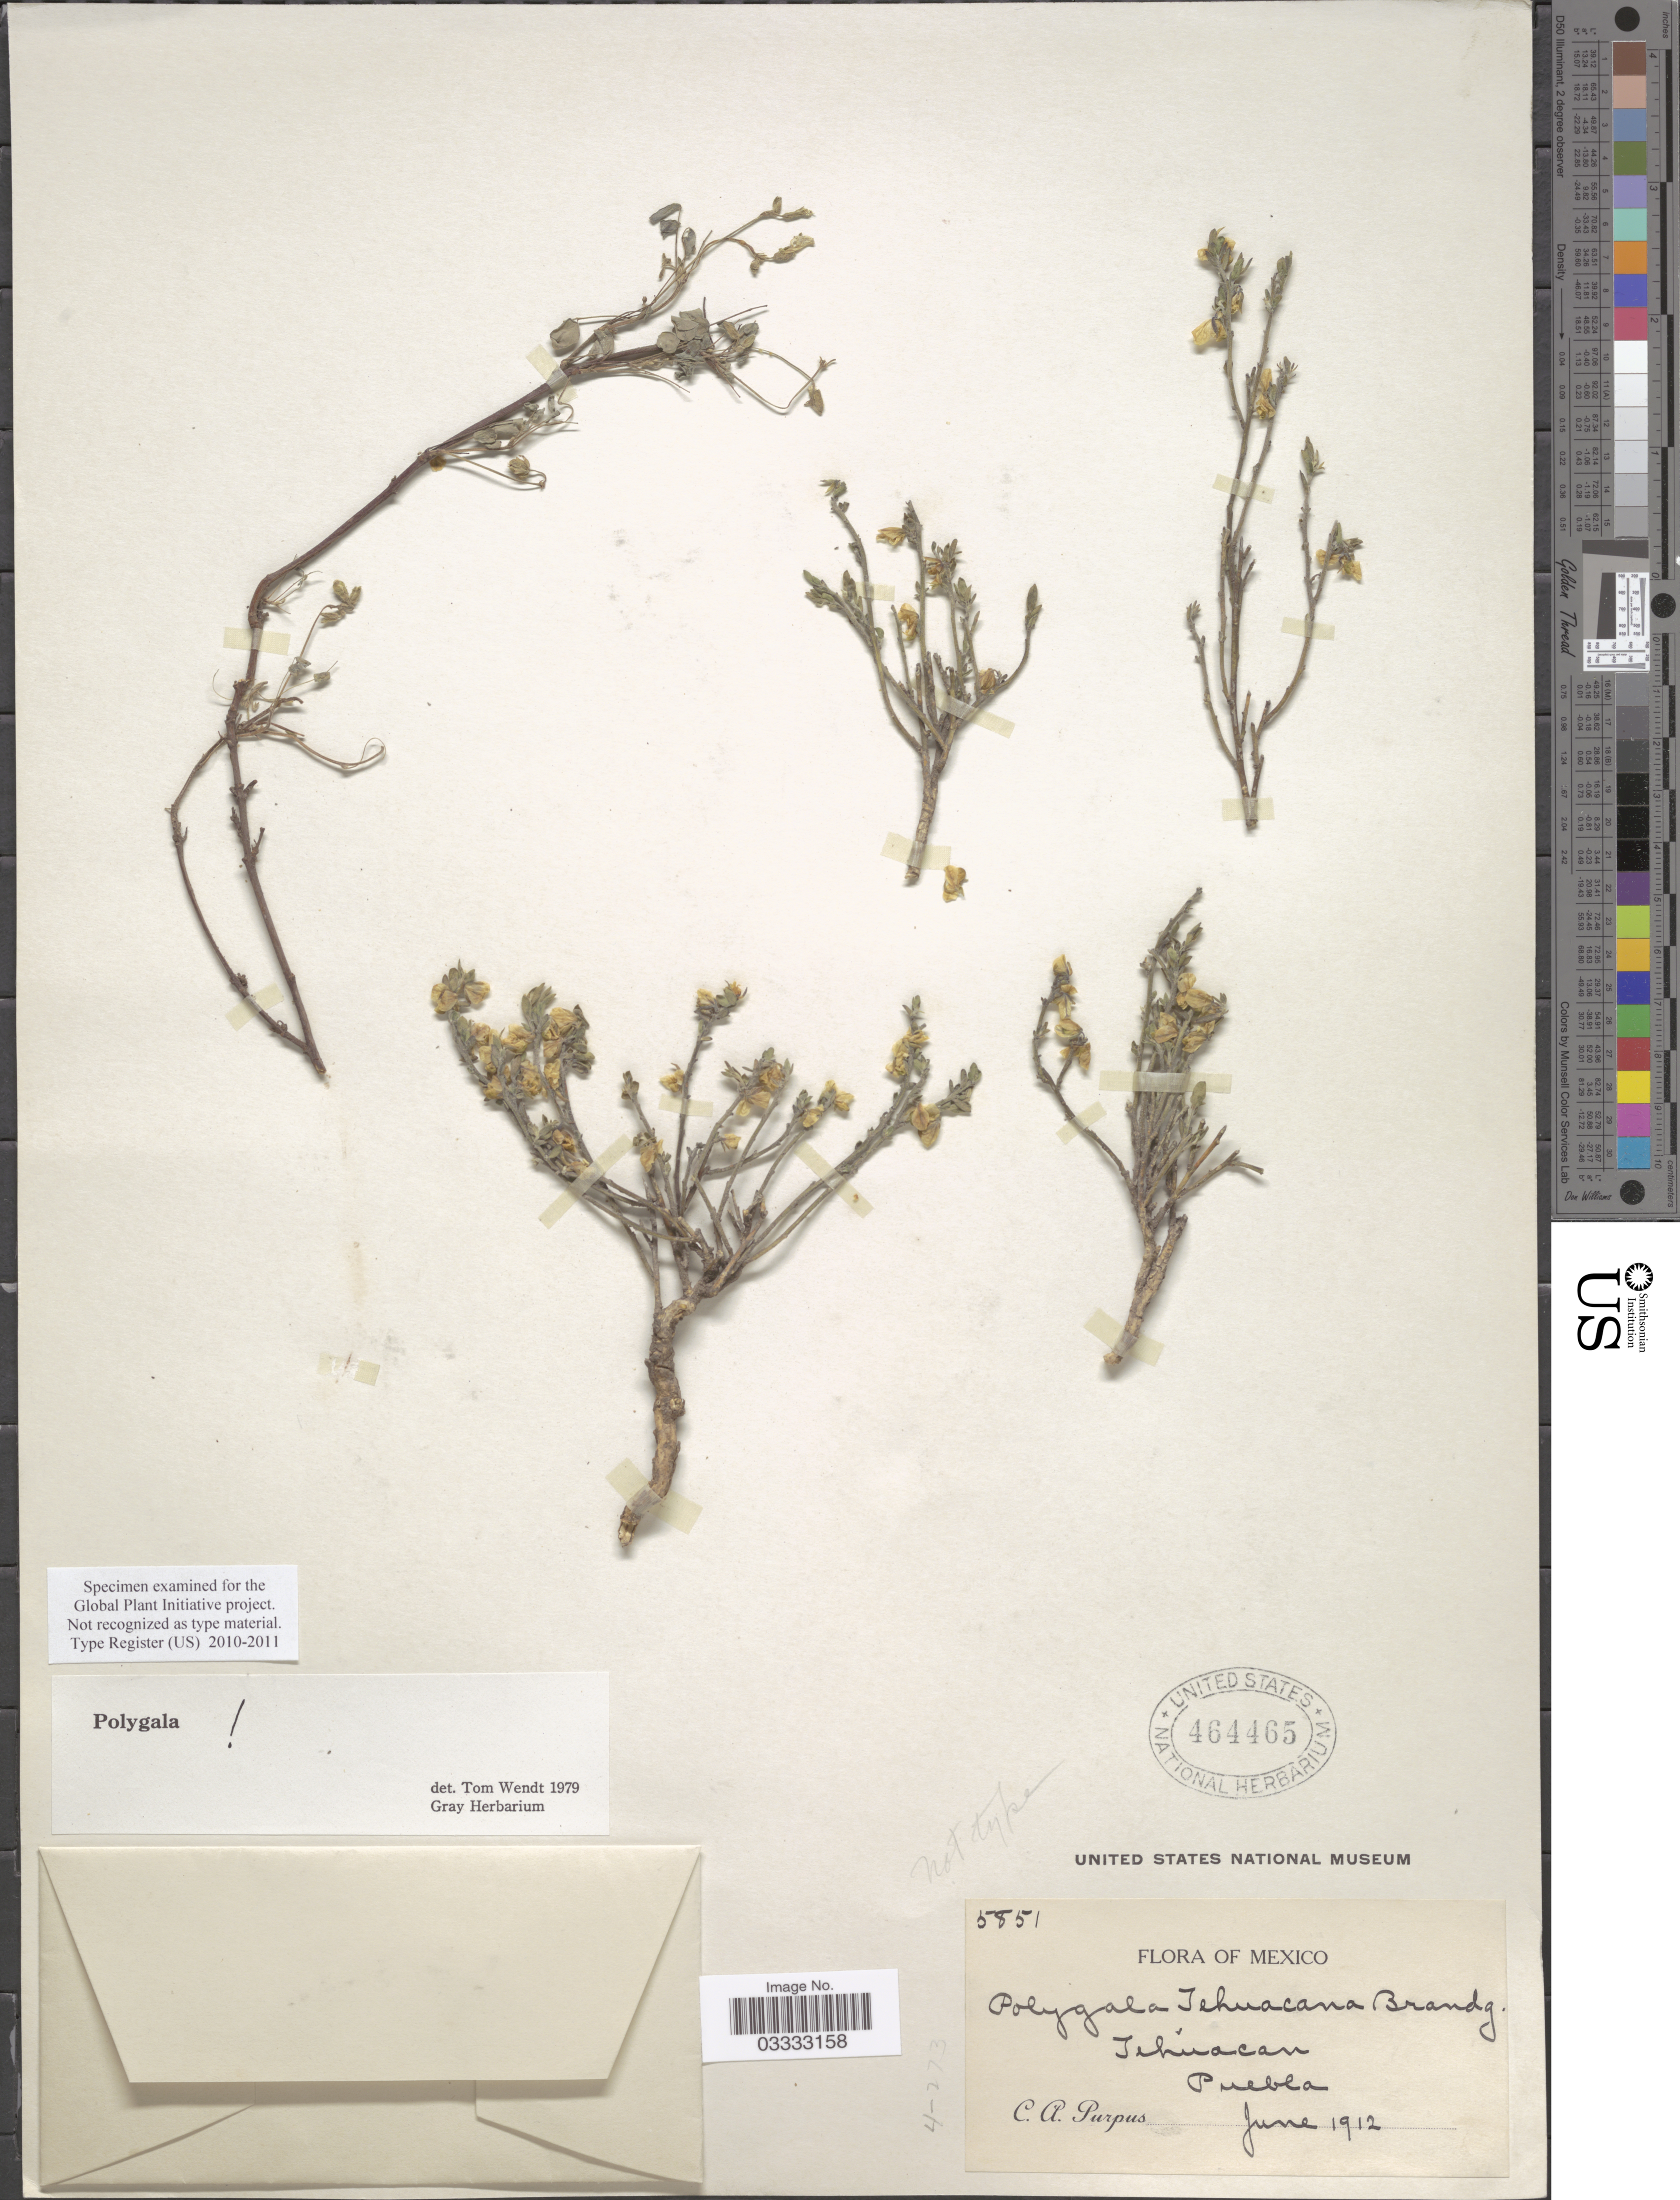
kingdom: Plantae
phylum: Tracheophyta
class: Magnoliopsida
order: Fabales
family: Polygalaceae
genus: Hebecarpa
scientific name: Hebecarpa tehuacana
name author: (K. Brandegee) J.R. Abbott & J.F.B. Pastore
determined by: Strong, Mark T., (BOT), Smithsonian Institution - National Museum of Natural History (UNITED STATES)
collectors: C. A. Purpus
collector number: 5851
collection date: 1912-06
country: Mexico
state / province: Puebla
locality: Tehuacan.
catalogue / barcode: US 464465